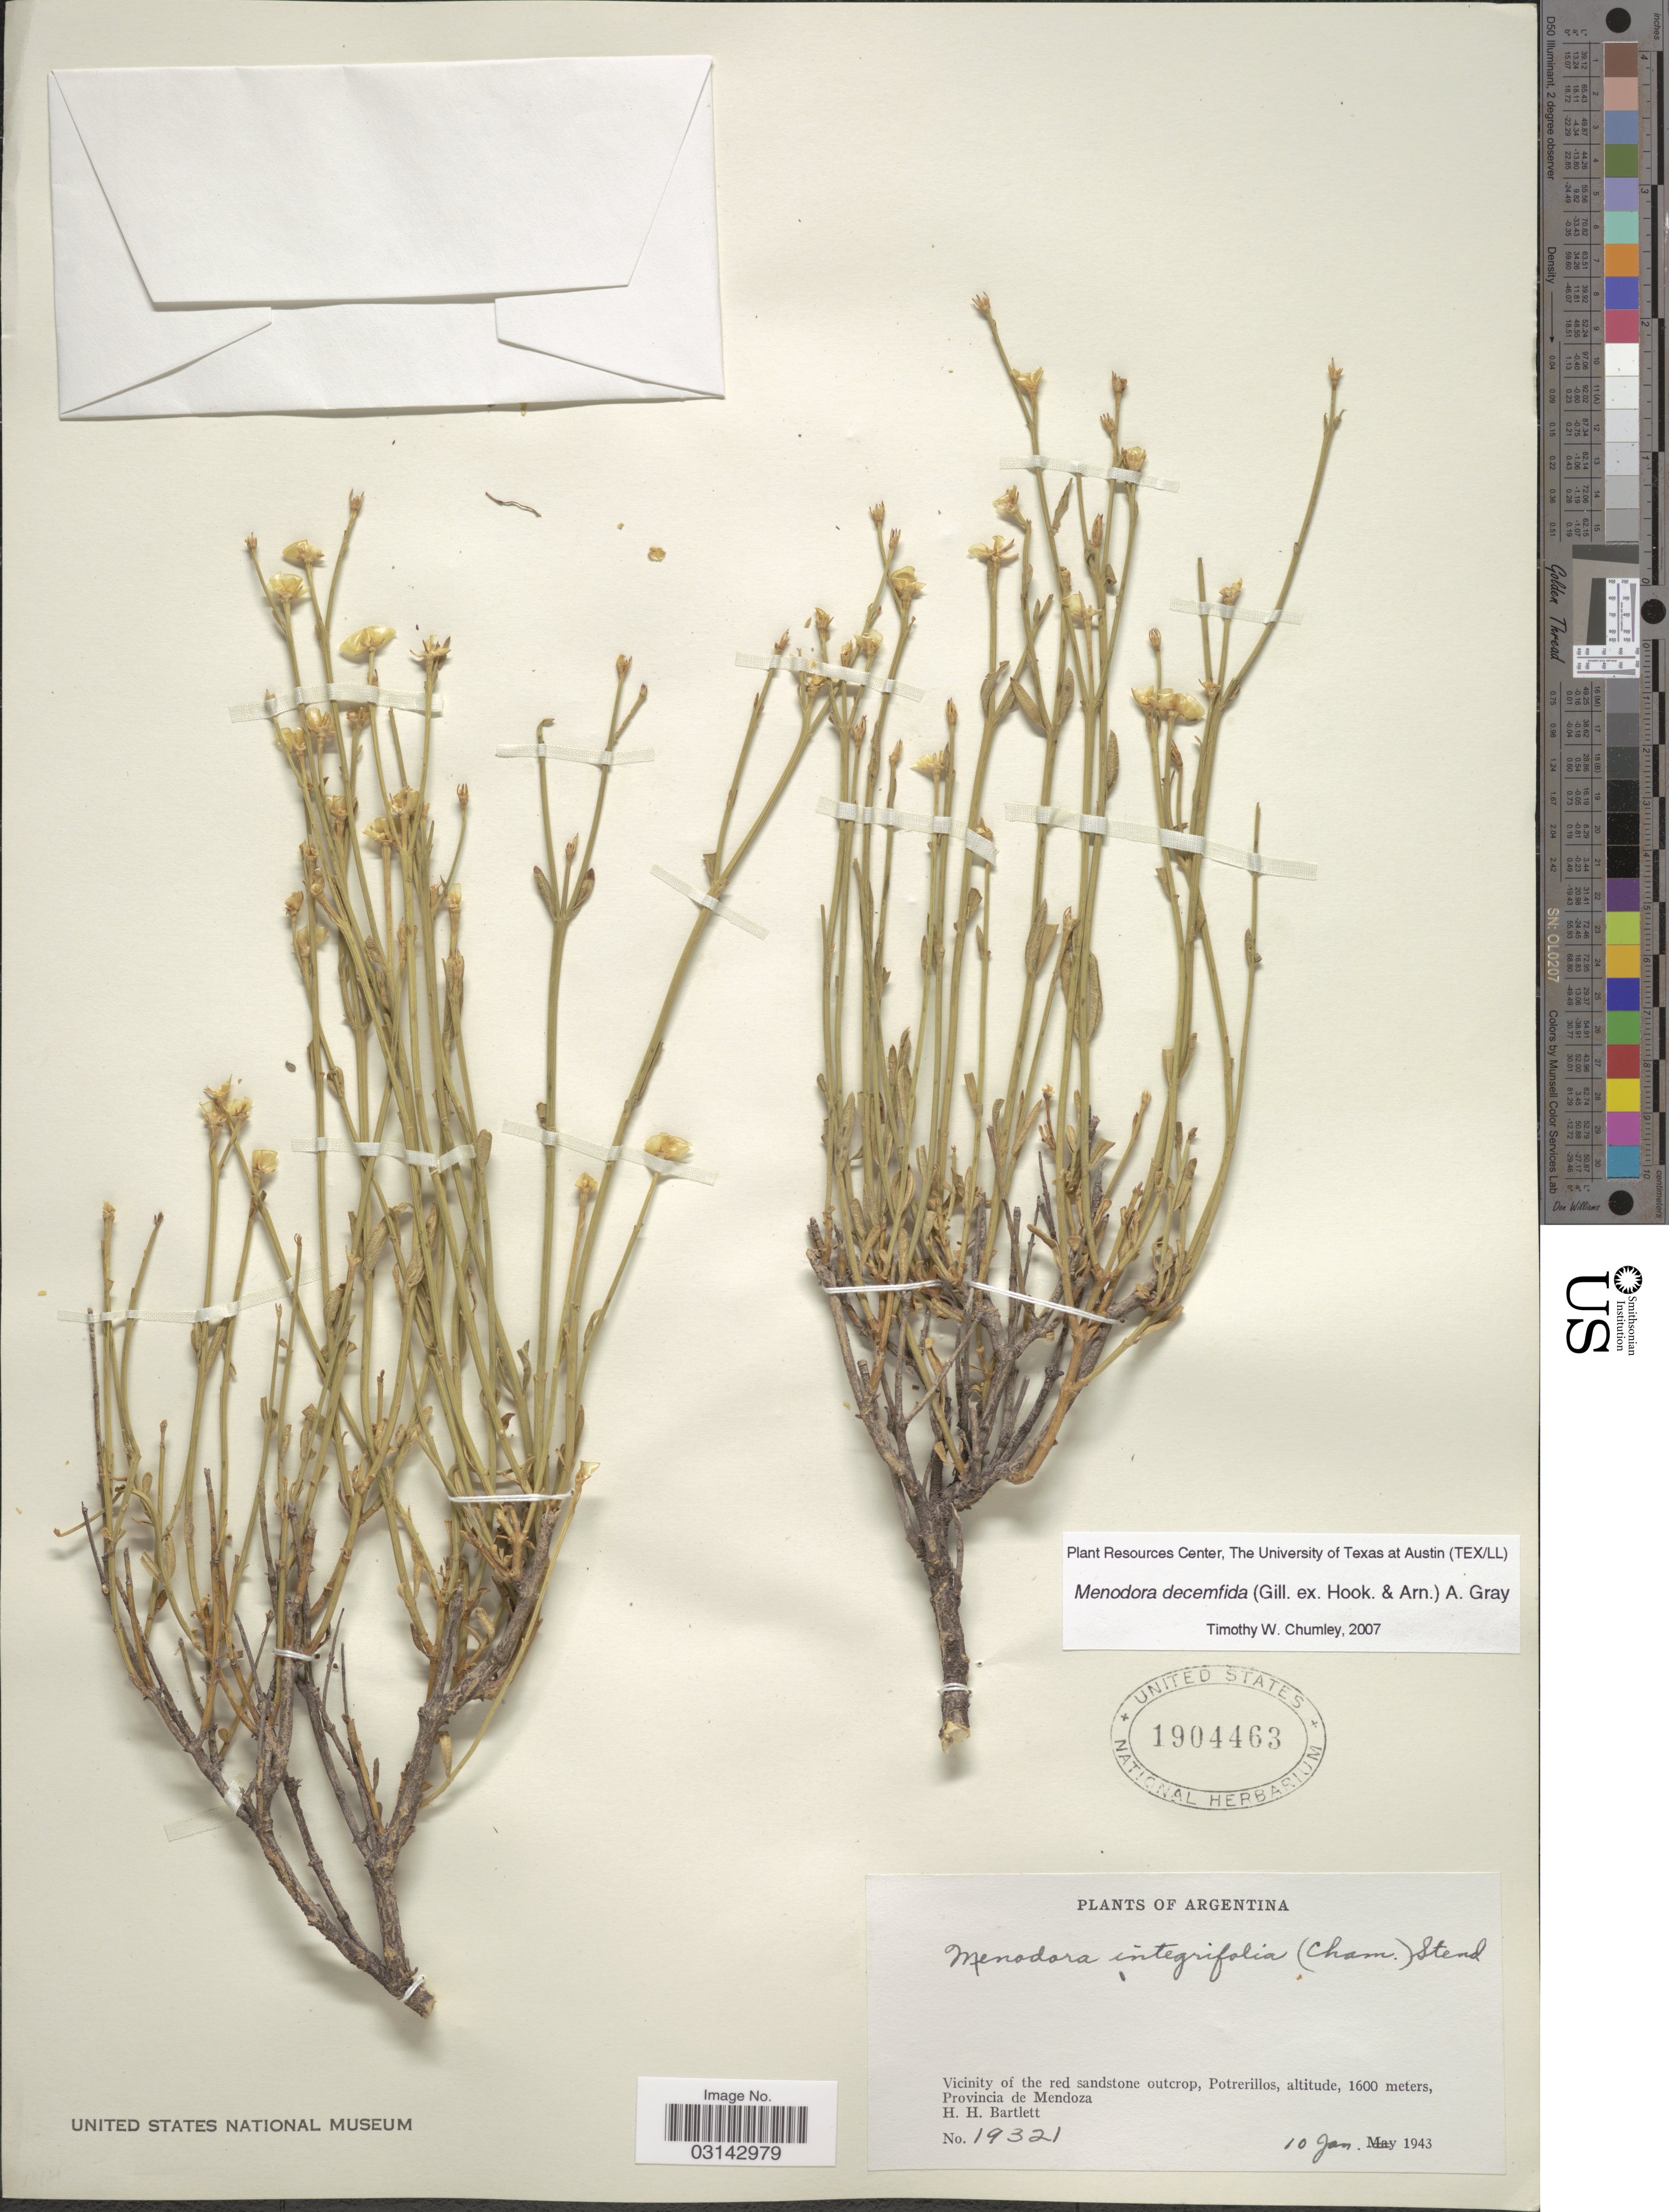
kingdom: Plantae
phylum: Tracheophyta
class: Magnoliopsida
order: Lamiales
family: Oleaceae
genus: Menodora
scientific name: Menodora decemfida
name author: (Gillies ex Hook.) A. Gray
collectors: H. H. Bartlett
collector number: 19321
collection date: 1943-01-10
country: Argentina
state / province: Mendoza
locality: Vicinity of the red sandstone outcrop, Potrerillos.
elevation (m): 1600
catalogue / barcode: US 1904463